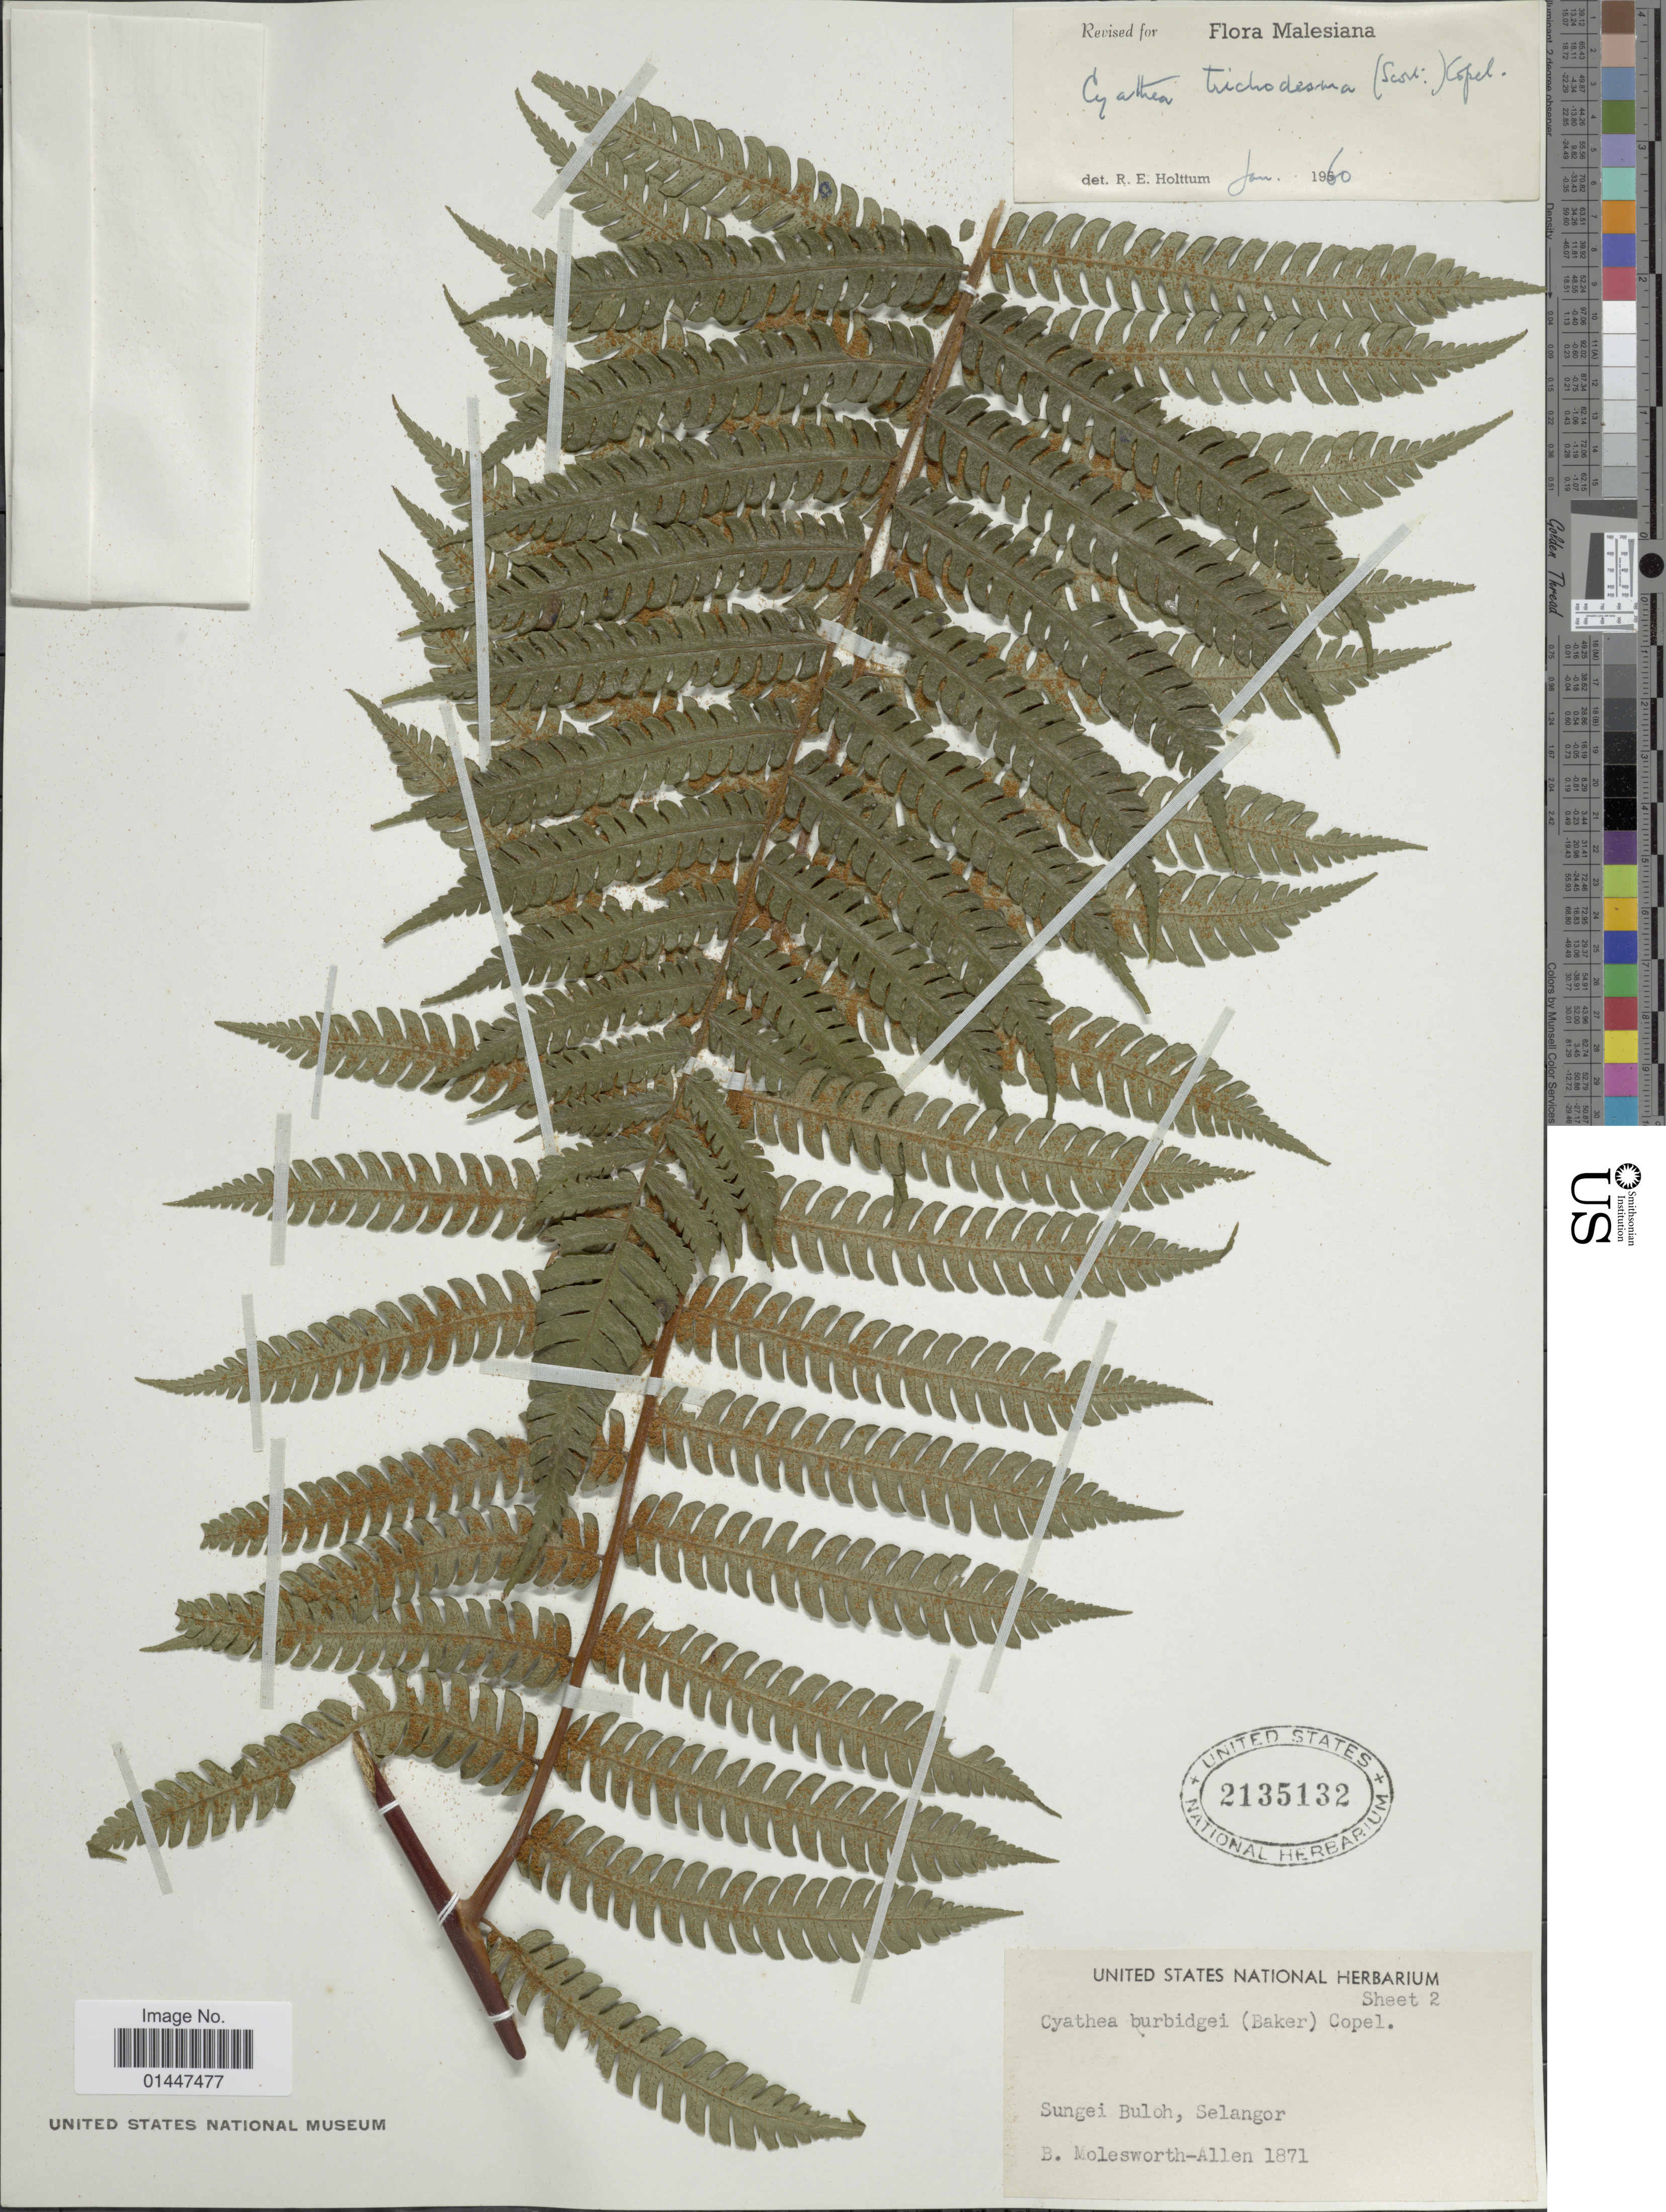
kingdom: Plantae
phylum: Tracheophyta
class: Polypodiopsida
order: Cyatheales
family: Cyatheaceae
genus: Sphaeropteris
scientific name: Sphaeropteris trichodesma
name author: (Scort. ex Bedd.) R.M. Tryon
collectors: B. E. G. Molesworth-Allen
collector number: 1871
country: Malaysia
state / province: Selangor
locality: Sungei Buloh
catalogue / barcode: US 2135132